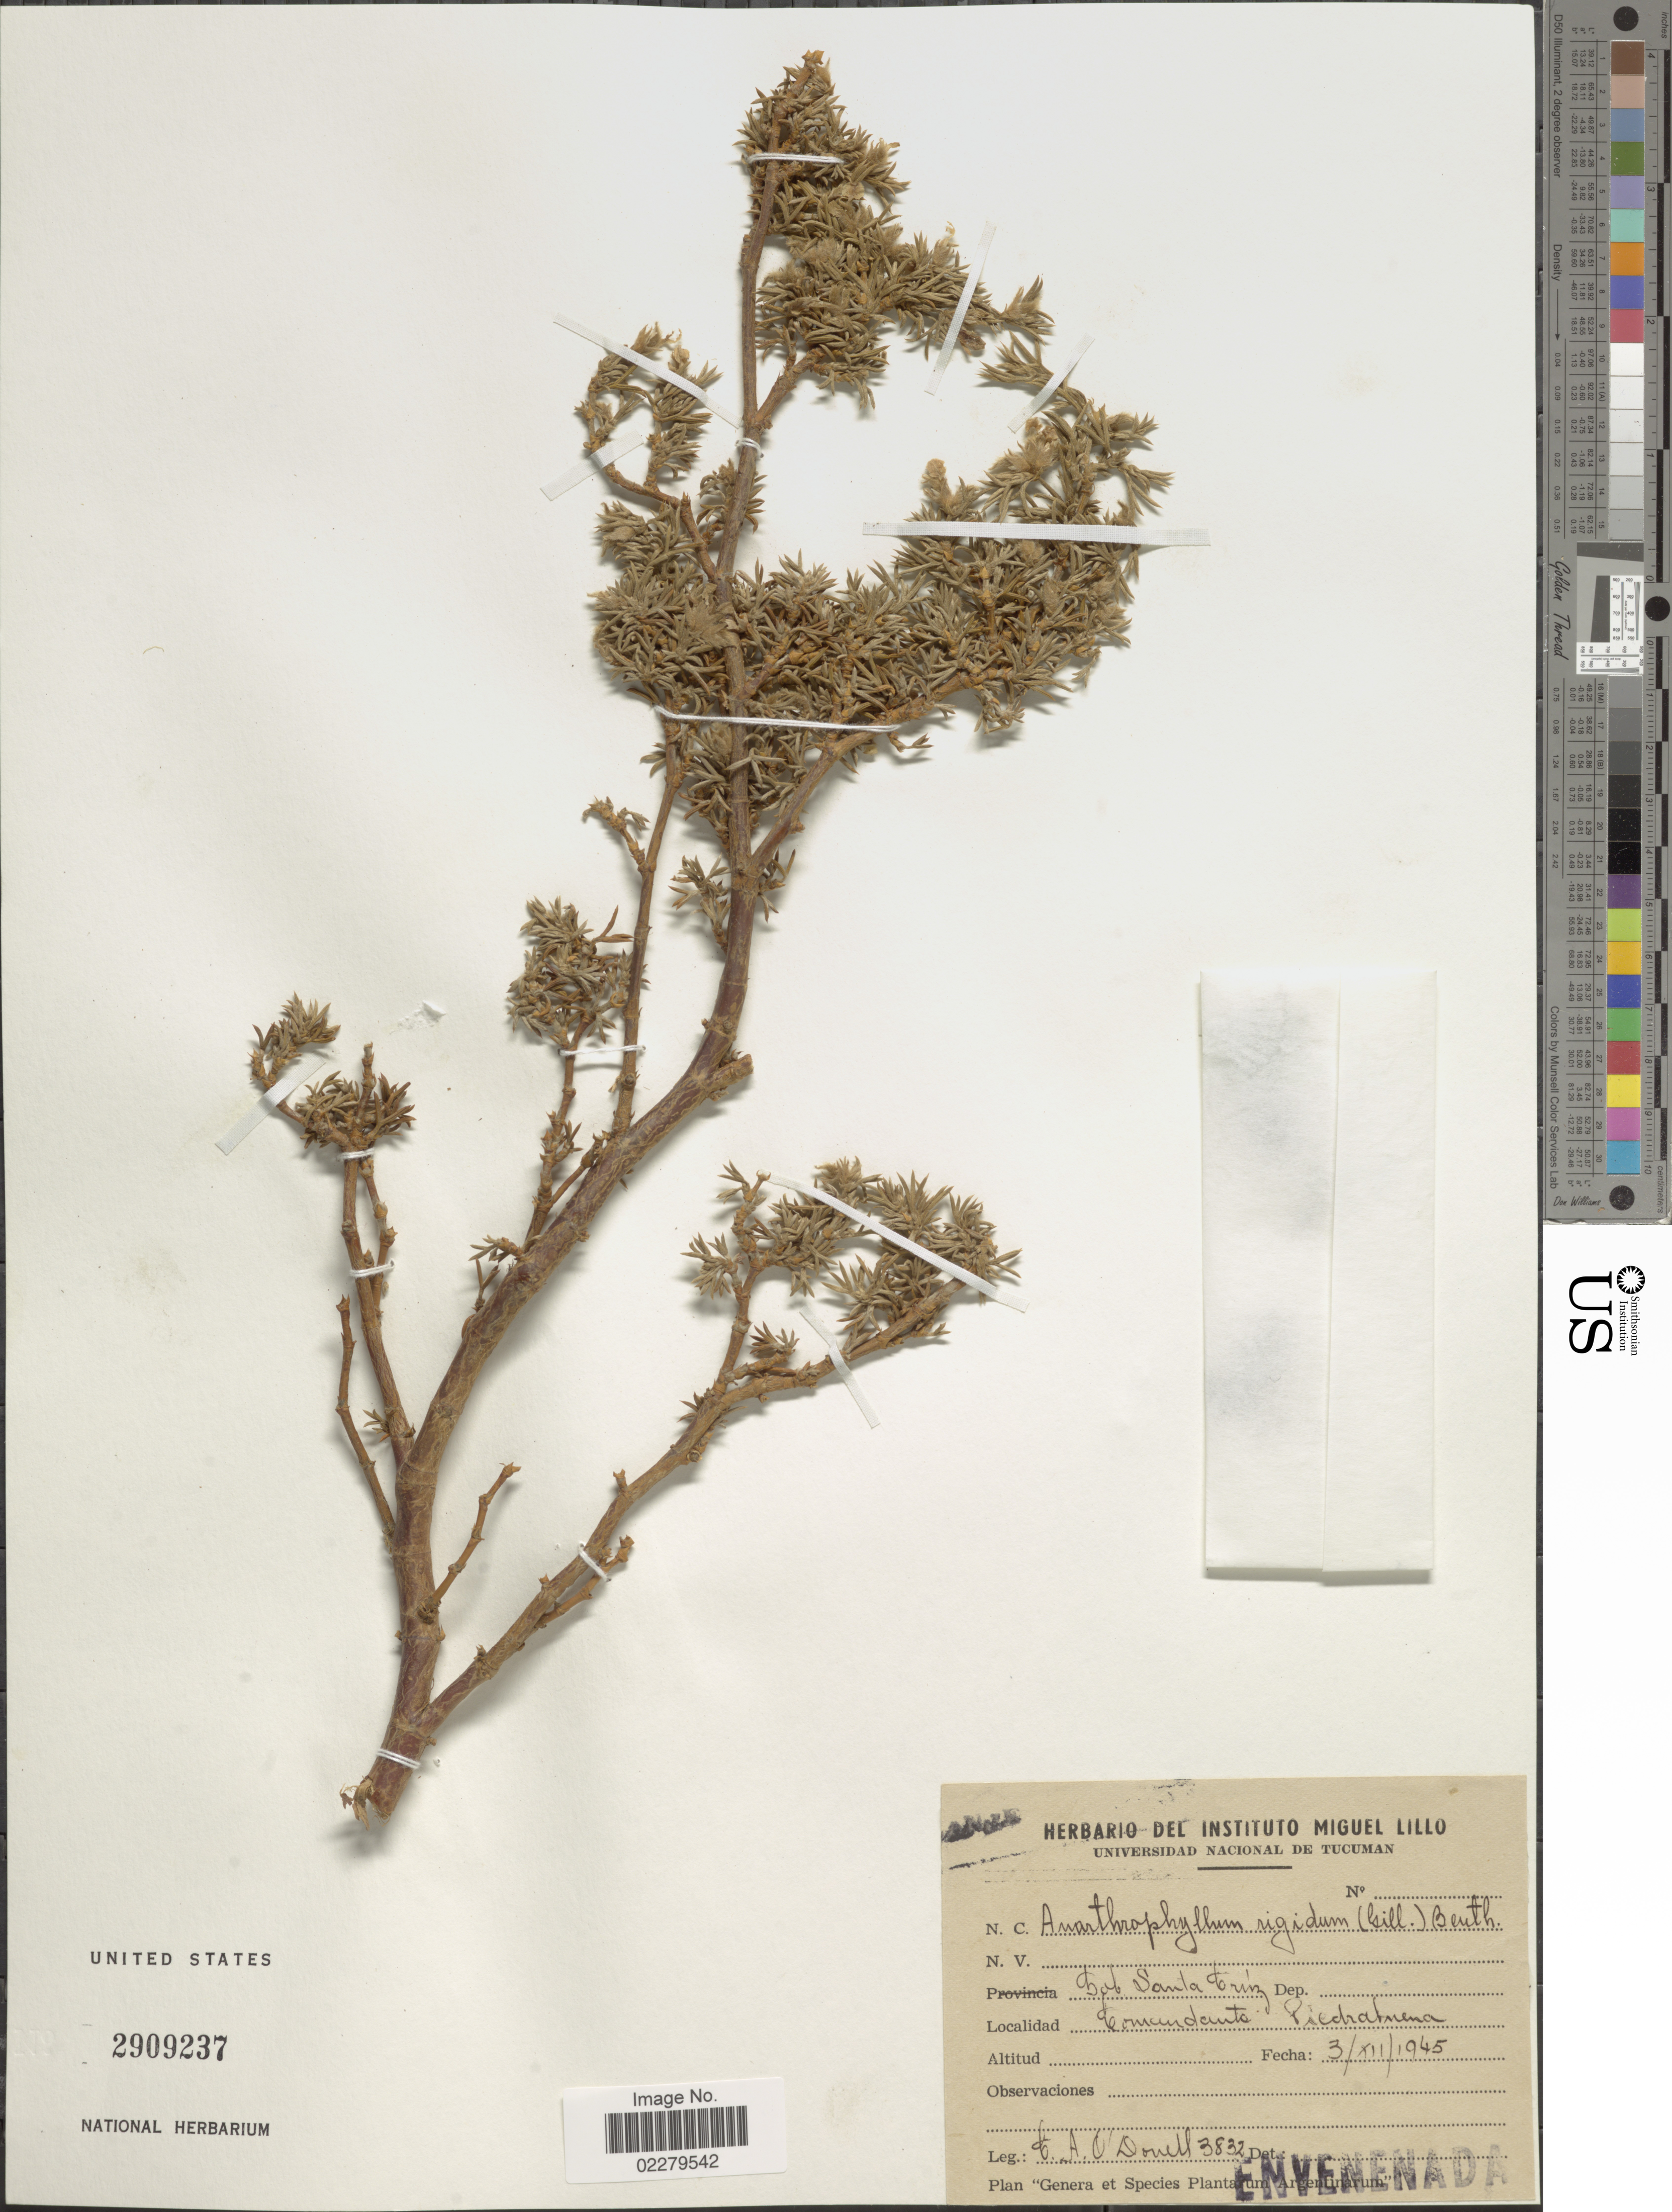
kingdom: Plantae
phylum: Tracheophyta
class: Magnoliopsida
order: Fabales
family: Fabaceae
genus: Anarthrophyllum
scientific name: Anarthrophyllum rigidum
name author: (Hook. & Arn.) Hieron.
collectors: C. A. O'Donell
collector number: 3832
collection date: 1945-12-03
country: Argentina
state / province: Santa Cruz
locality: Gob. Santa Cruz. Commundante Piedrabuena.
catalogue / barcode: US 2909237